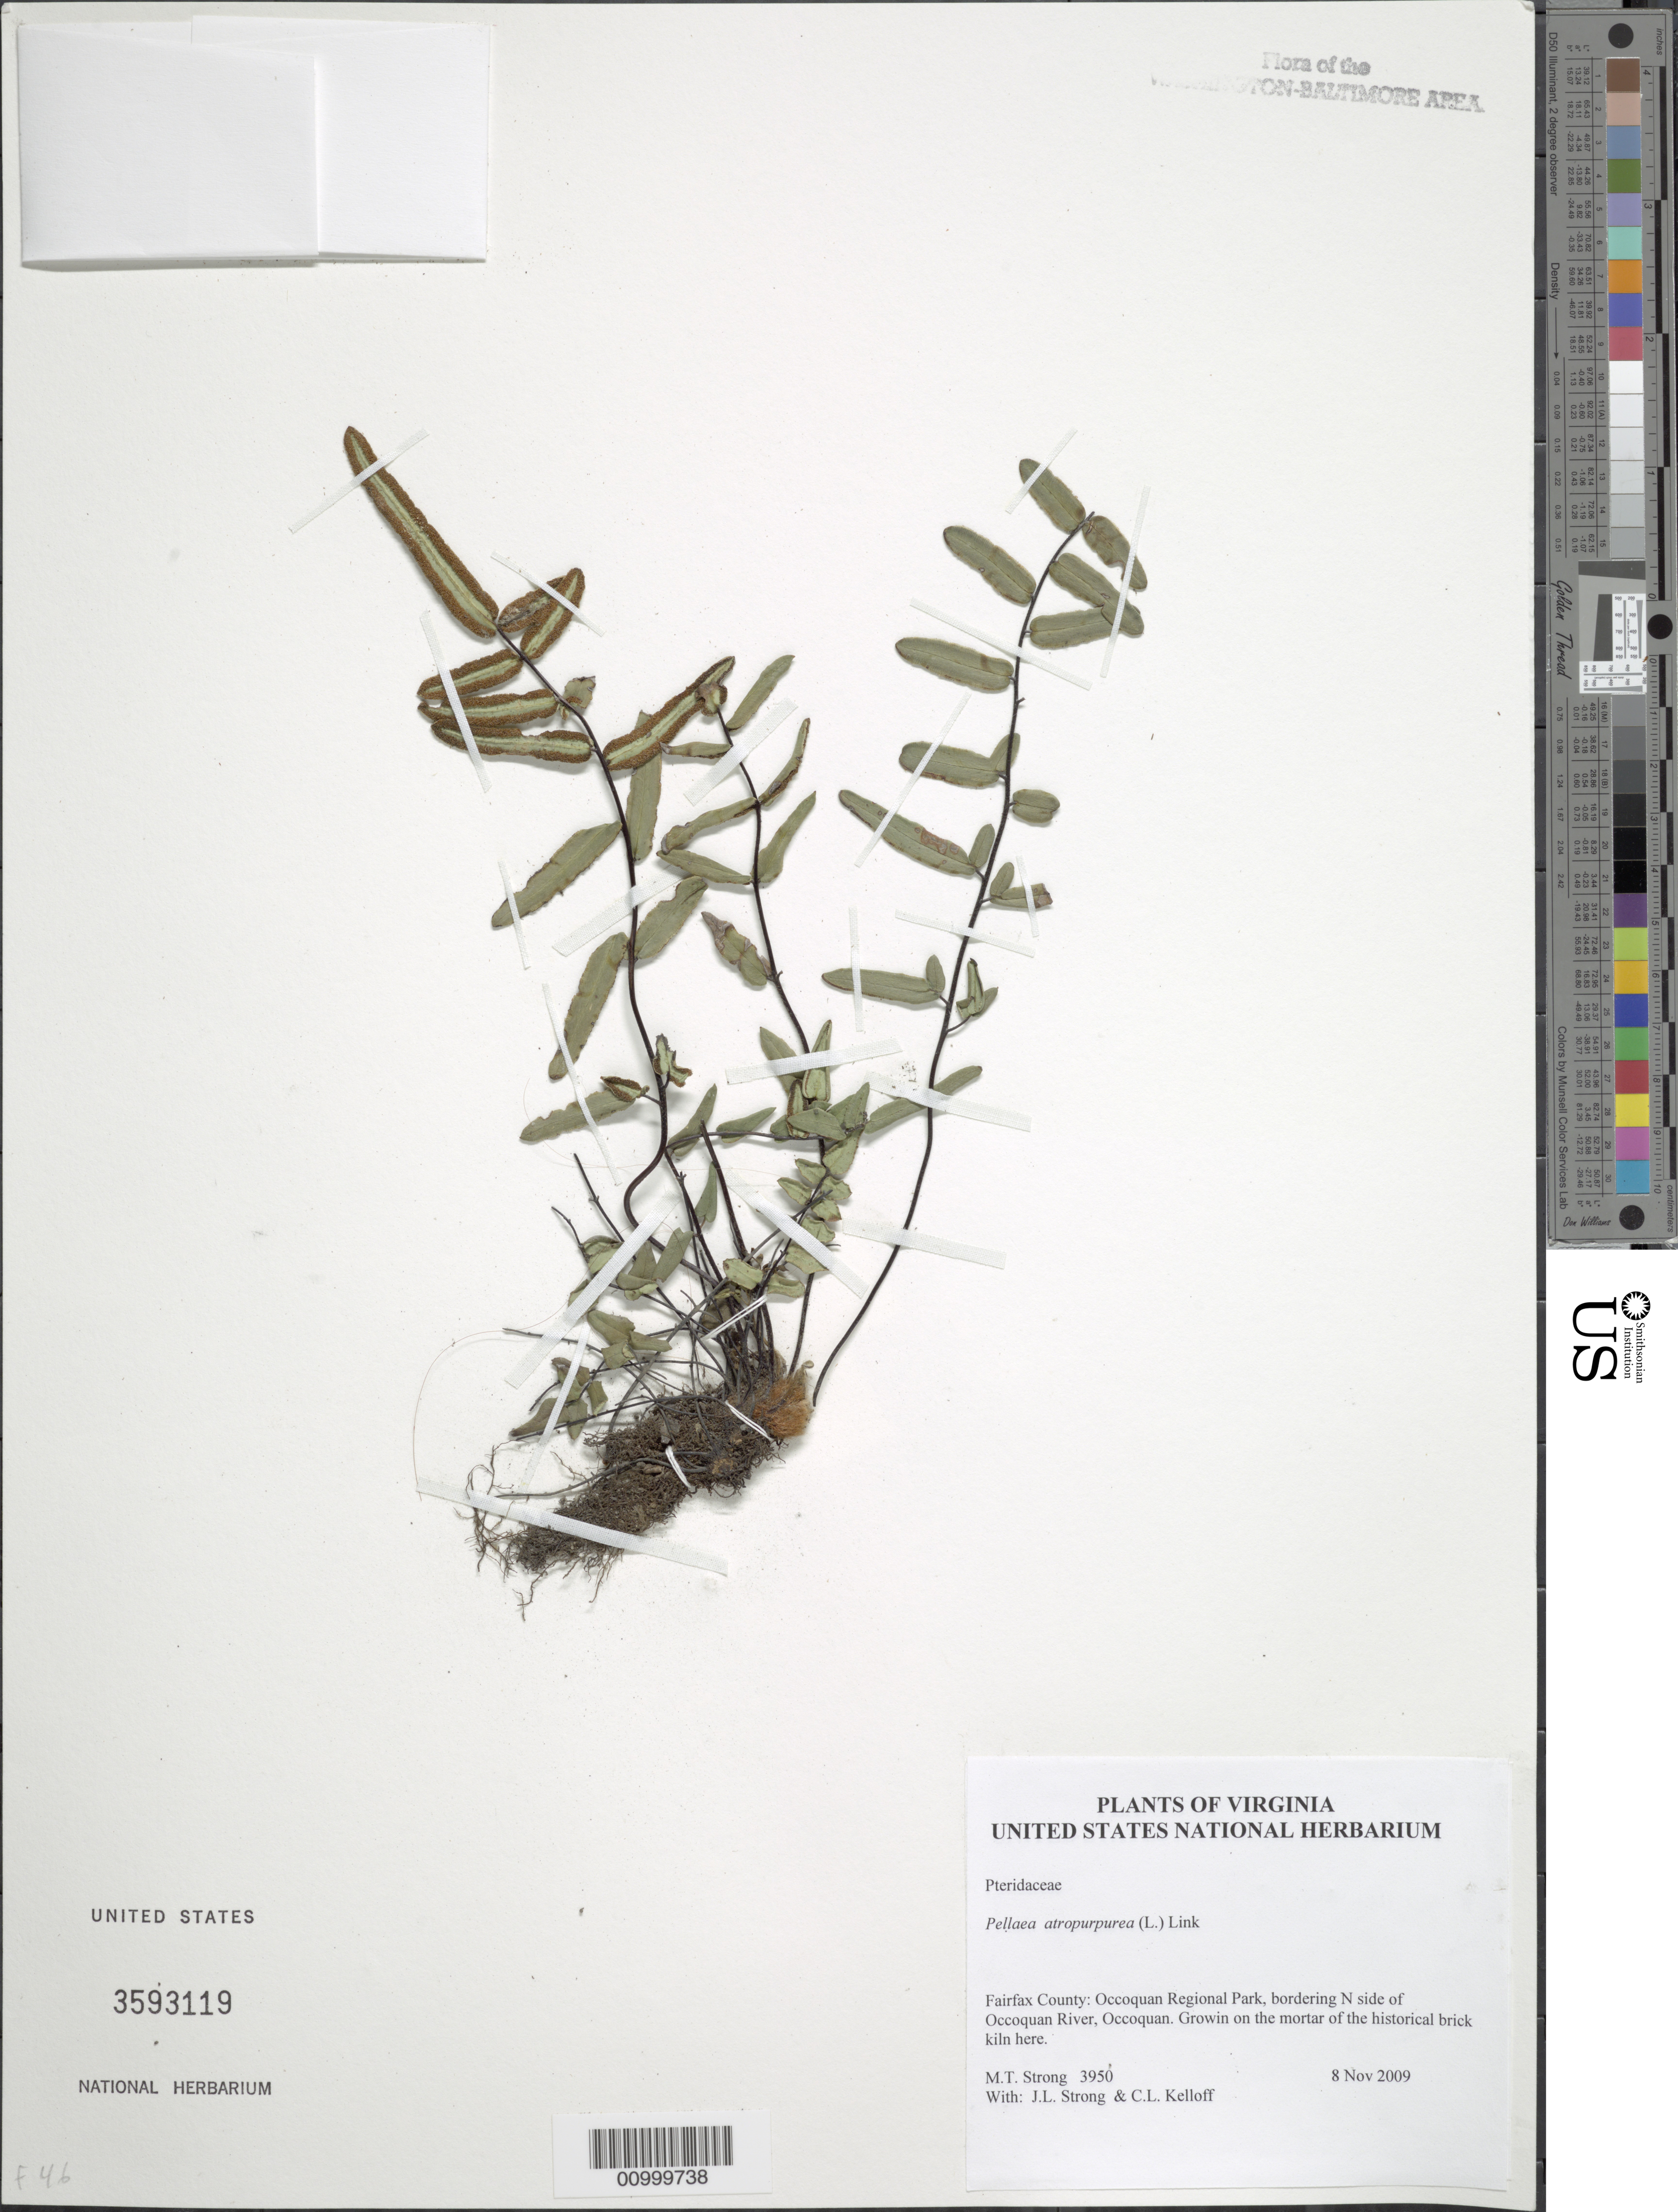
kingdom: Plantae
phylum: Tracheophyta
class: Polypodiopsida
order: Polypodiales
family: Pteridaceae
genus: Pellaea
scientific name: Pellaea atropurpurea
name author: (L.) Link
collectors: M. T. Strong, J. L. Strong & C. L. Kelloff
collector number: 3950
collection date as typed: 8 Nov 2009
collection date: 2009-11-08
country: United States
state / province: Virginia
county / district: Fairfax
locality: Occoquan Regional Park, bordering N side of Occoquan River, Occoquan.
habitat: Growing in the mortar of the historical brick kiln here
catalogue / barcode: US 3593119